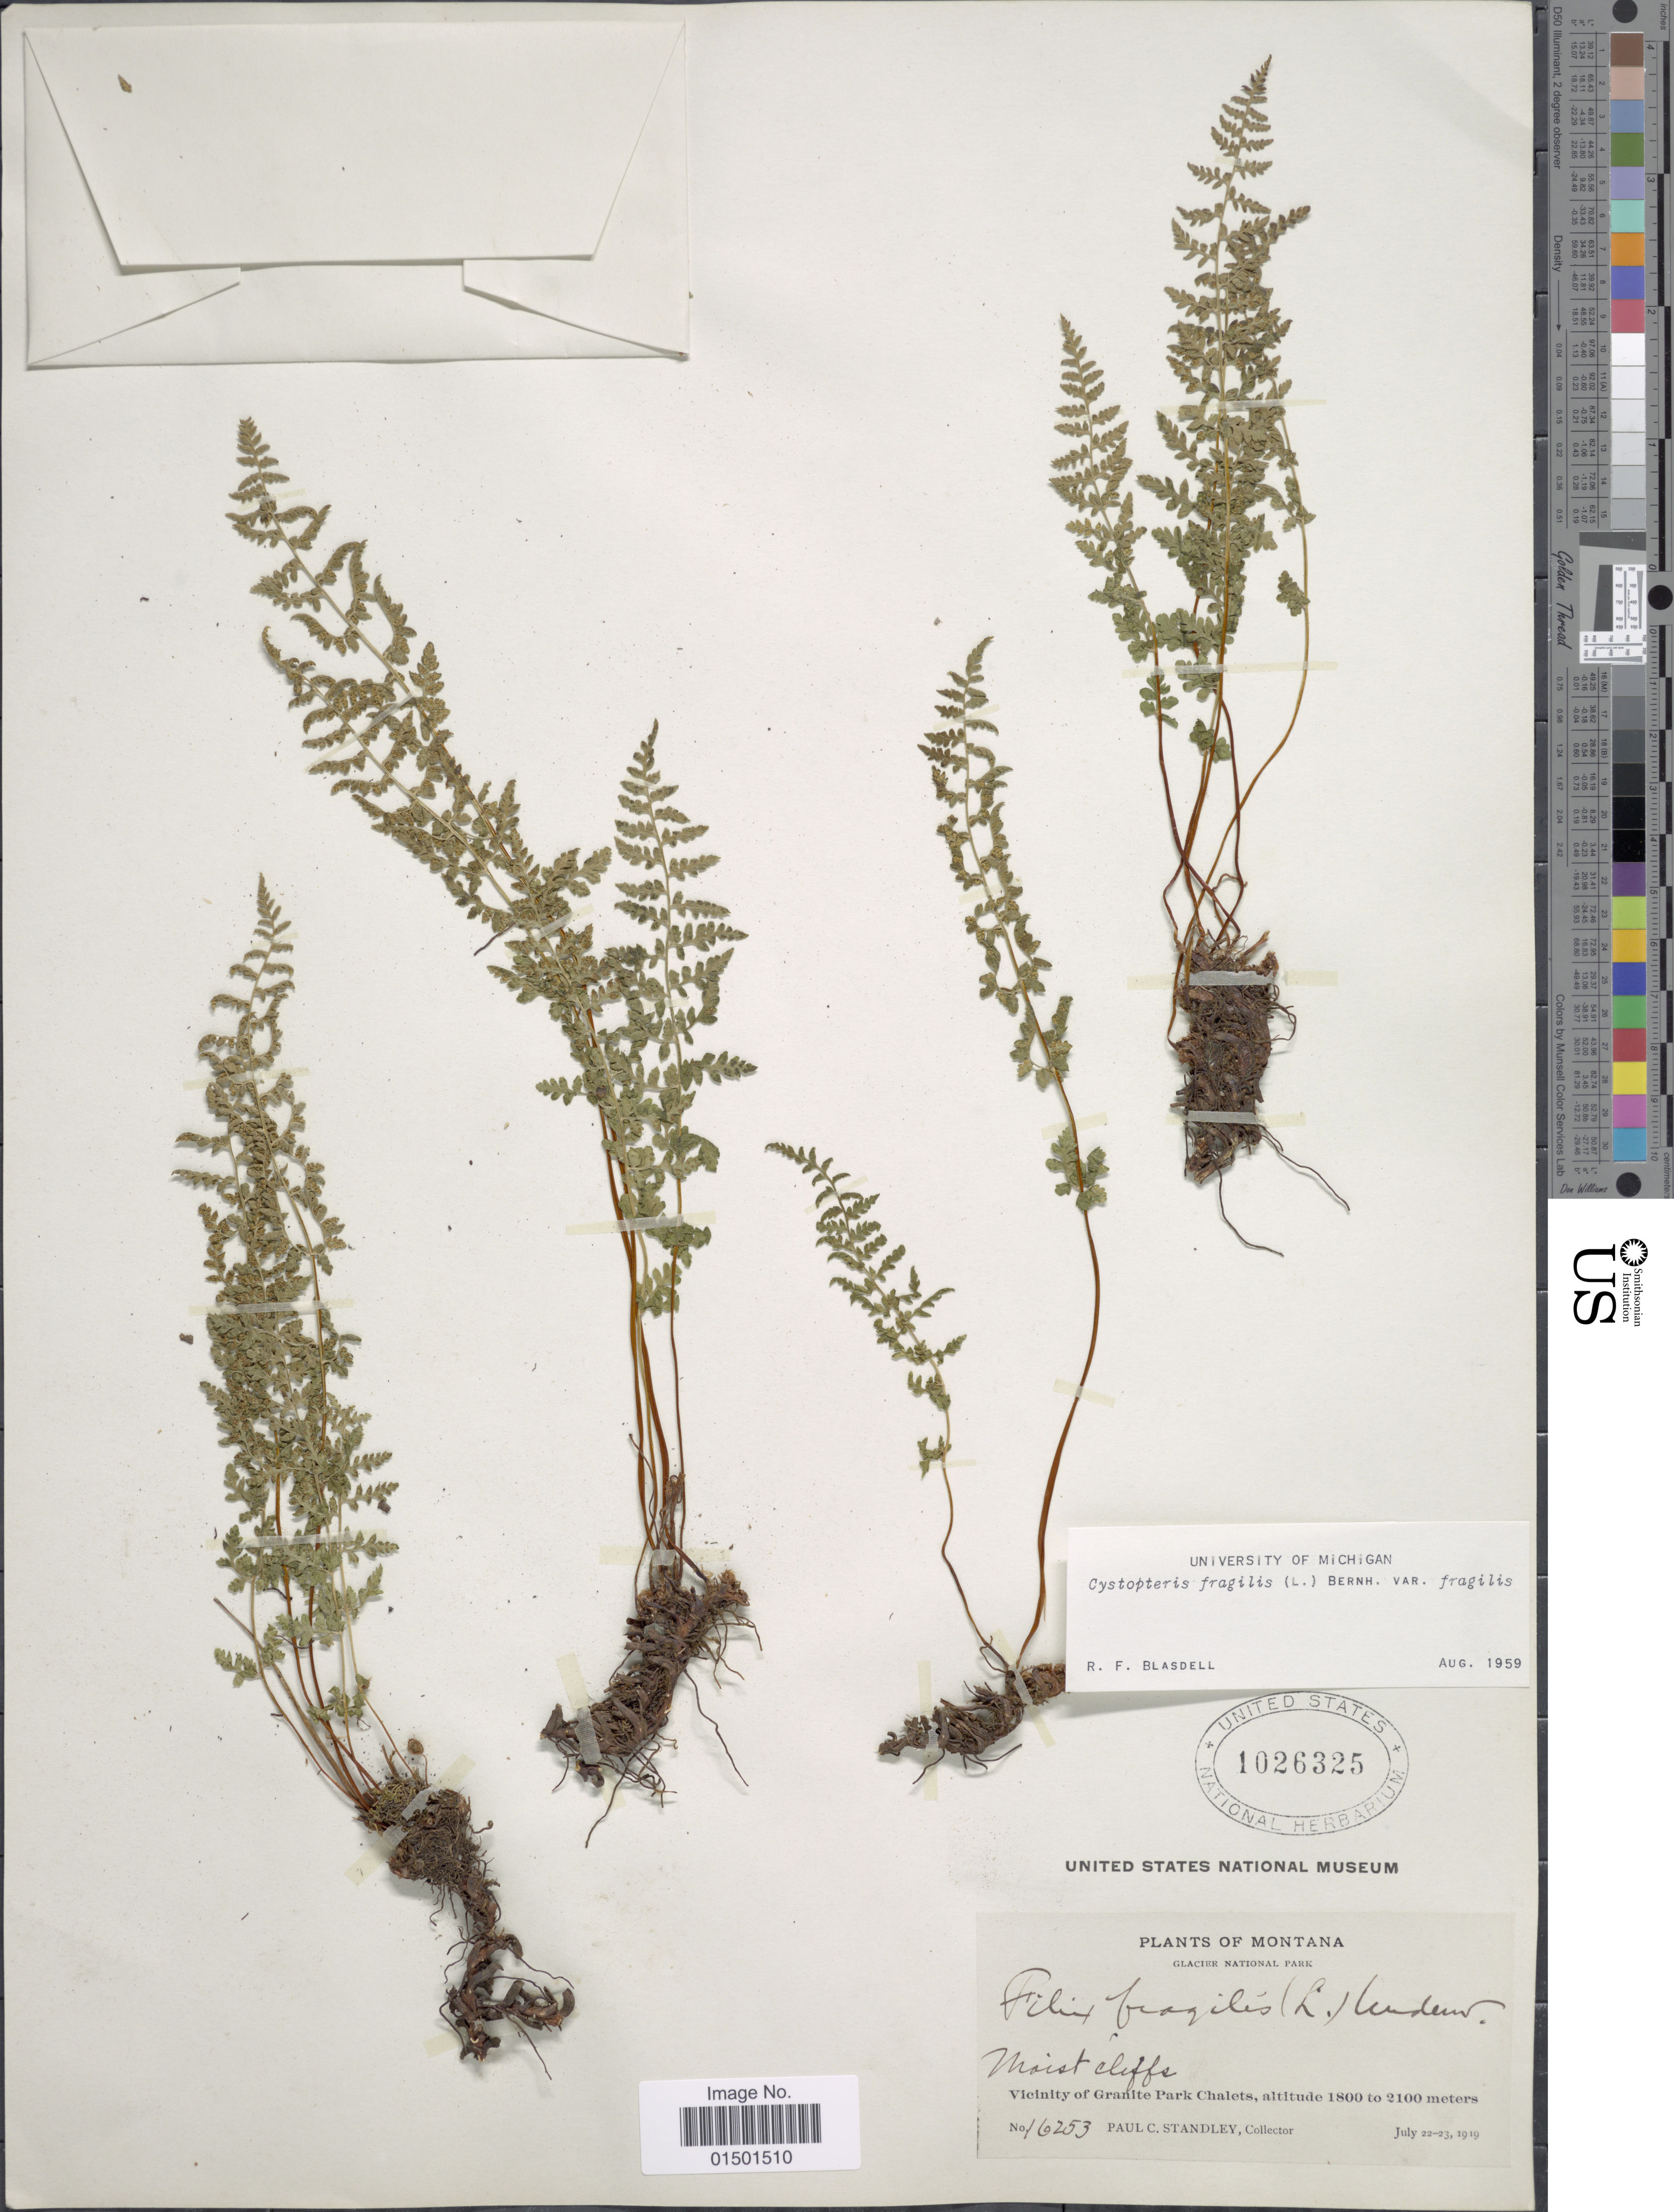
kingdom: Plantae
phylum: Tracheophyta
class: Polypodiopsida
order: Polypodiales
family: Cystopteridaceae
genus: Cystopteris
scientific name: Cystopteris fragilis var. fragilis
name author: (L.) Bernh.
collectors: P. C. Standley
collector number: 16253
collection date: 1919-07-22/1919-07-23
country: United States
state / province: Montana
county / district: Flathead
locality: Glacier National Park. Vicinity of Granite Park Chalets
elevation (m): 1800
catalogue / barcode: US 1026325